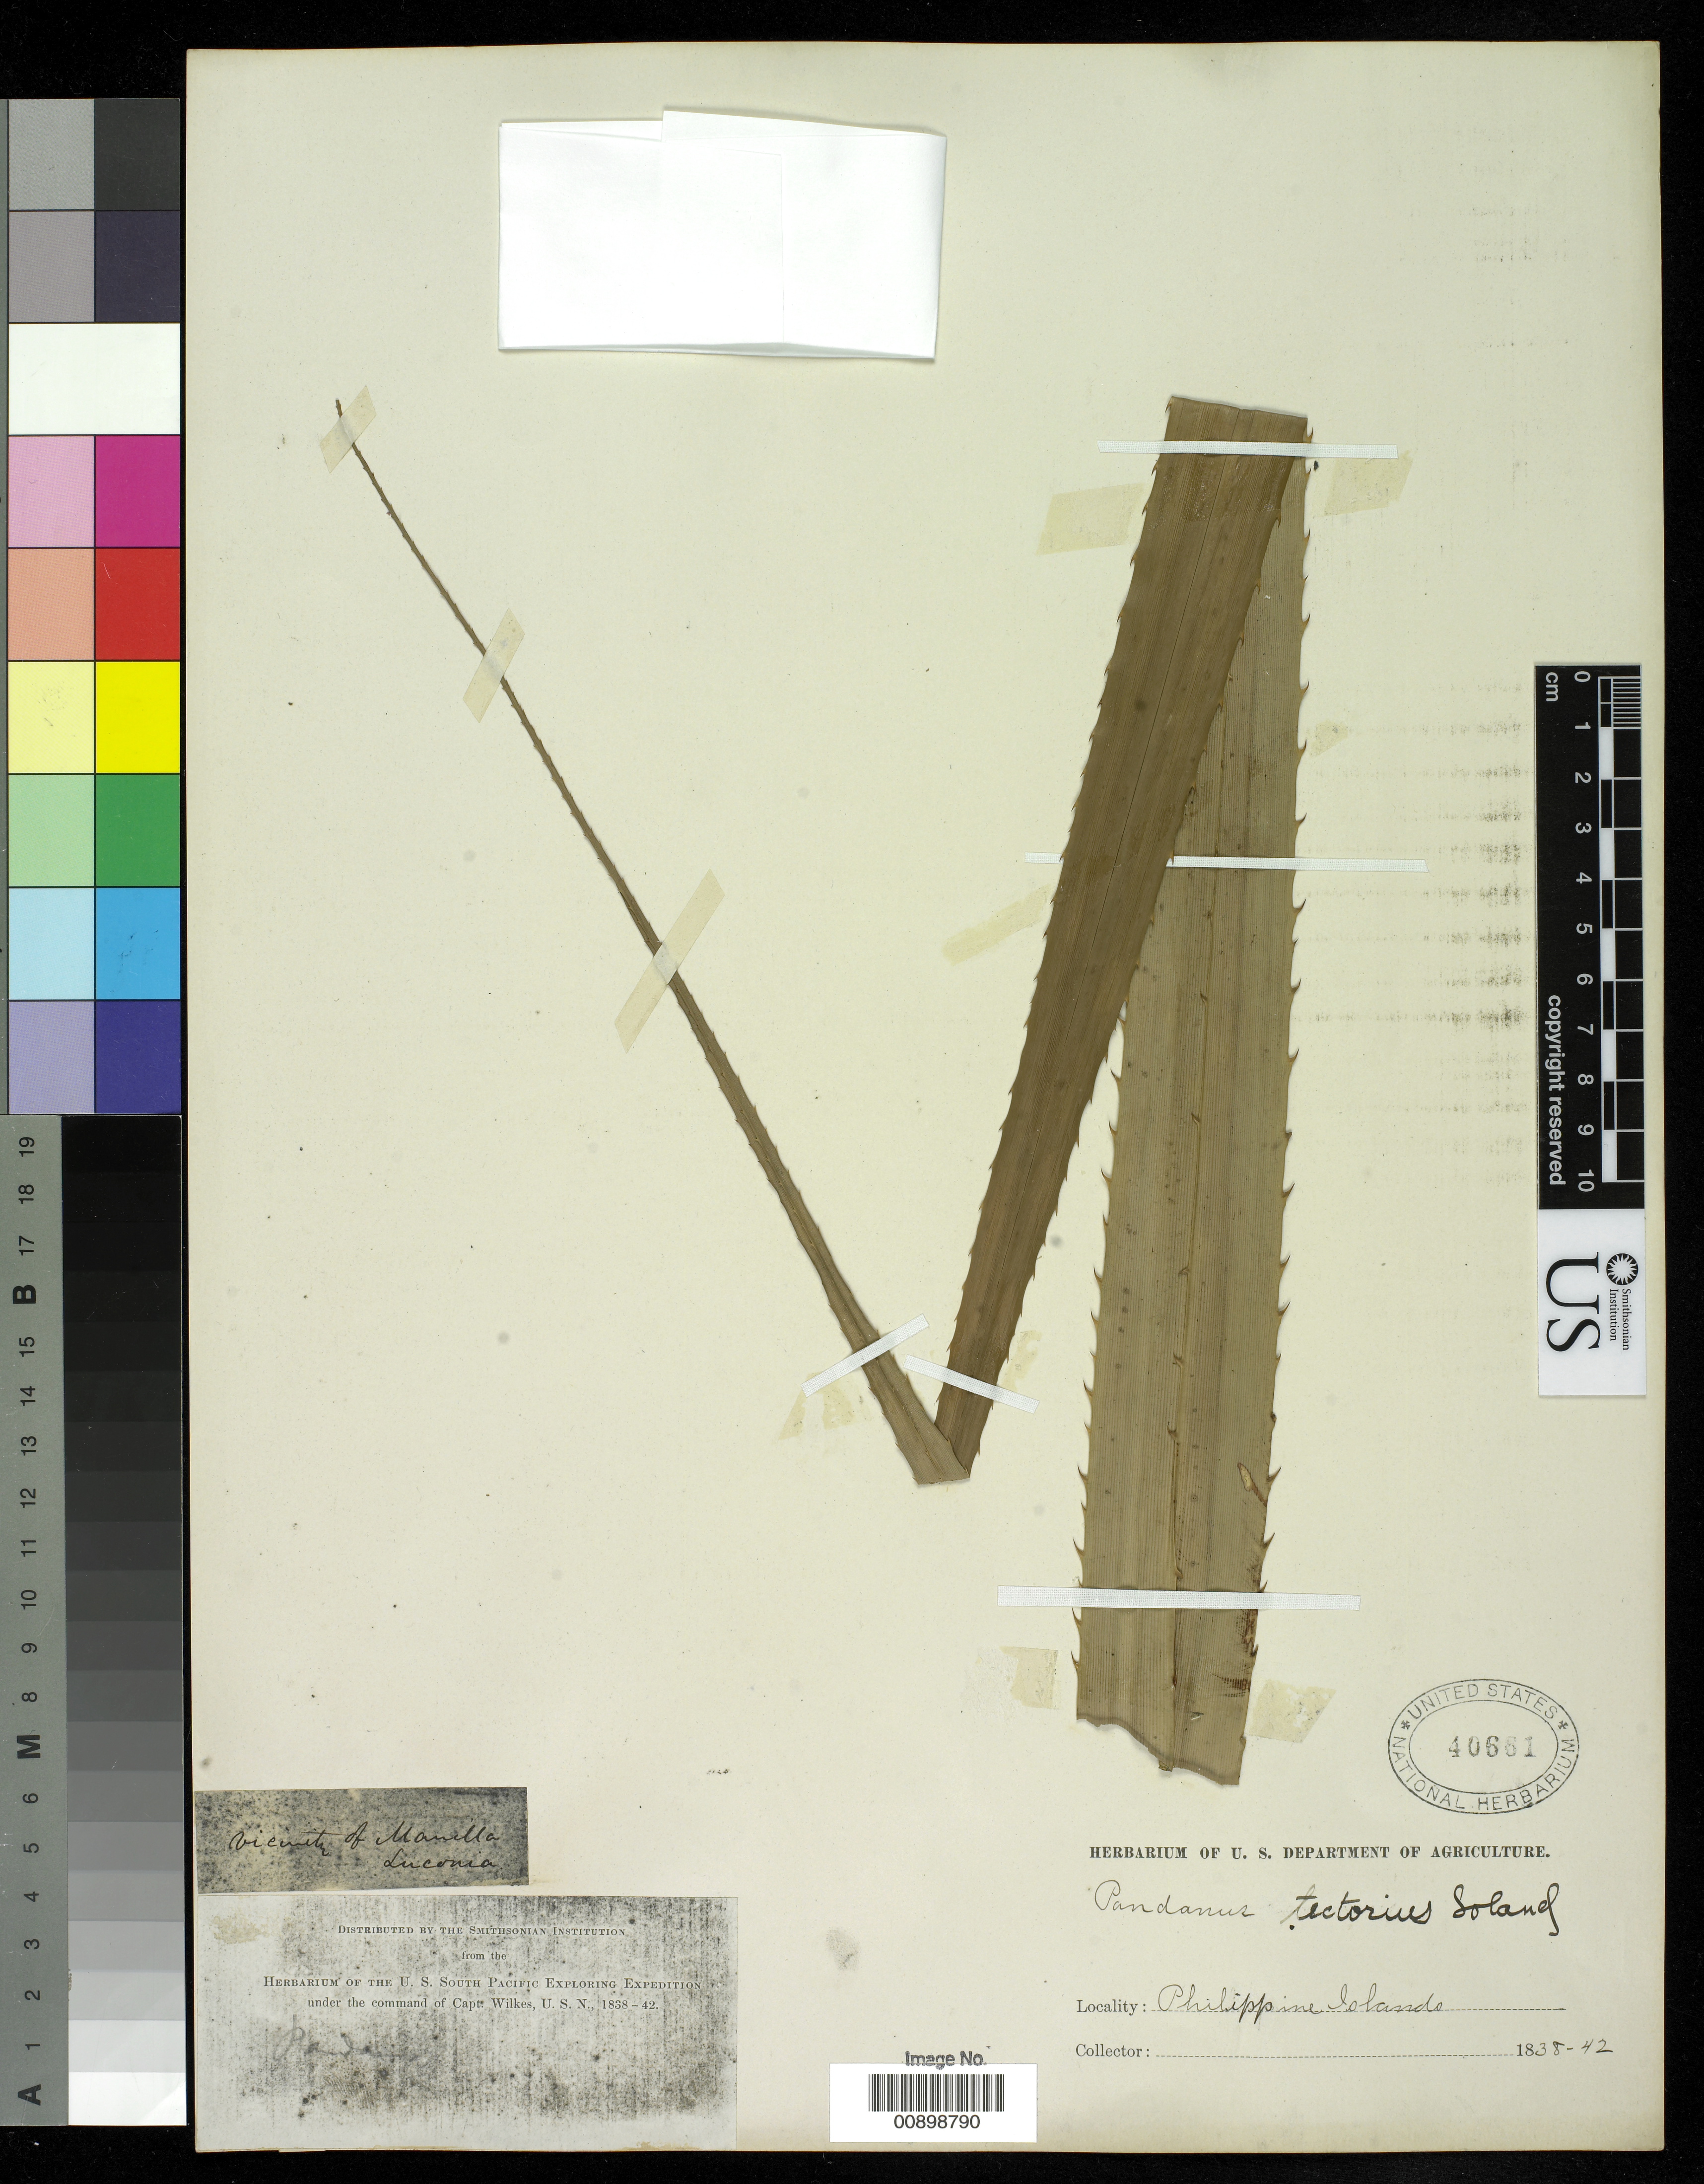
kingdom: Plantae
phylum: Tracheophyta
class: Liliopsida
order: Pandanales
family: Pandanaceae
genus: Pandanus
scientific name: Pandanus tectorius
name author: Parkinson ex DuRoi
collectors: Wilkes Explor. Exped.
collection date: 1838/1842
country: Philippines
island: Luzon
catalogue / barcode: US 40661